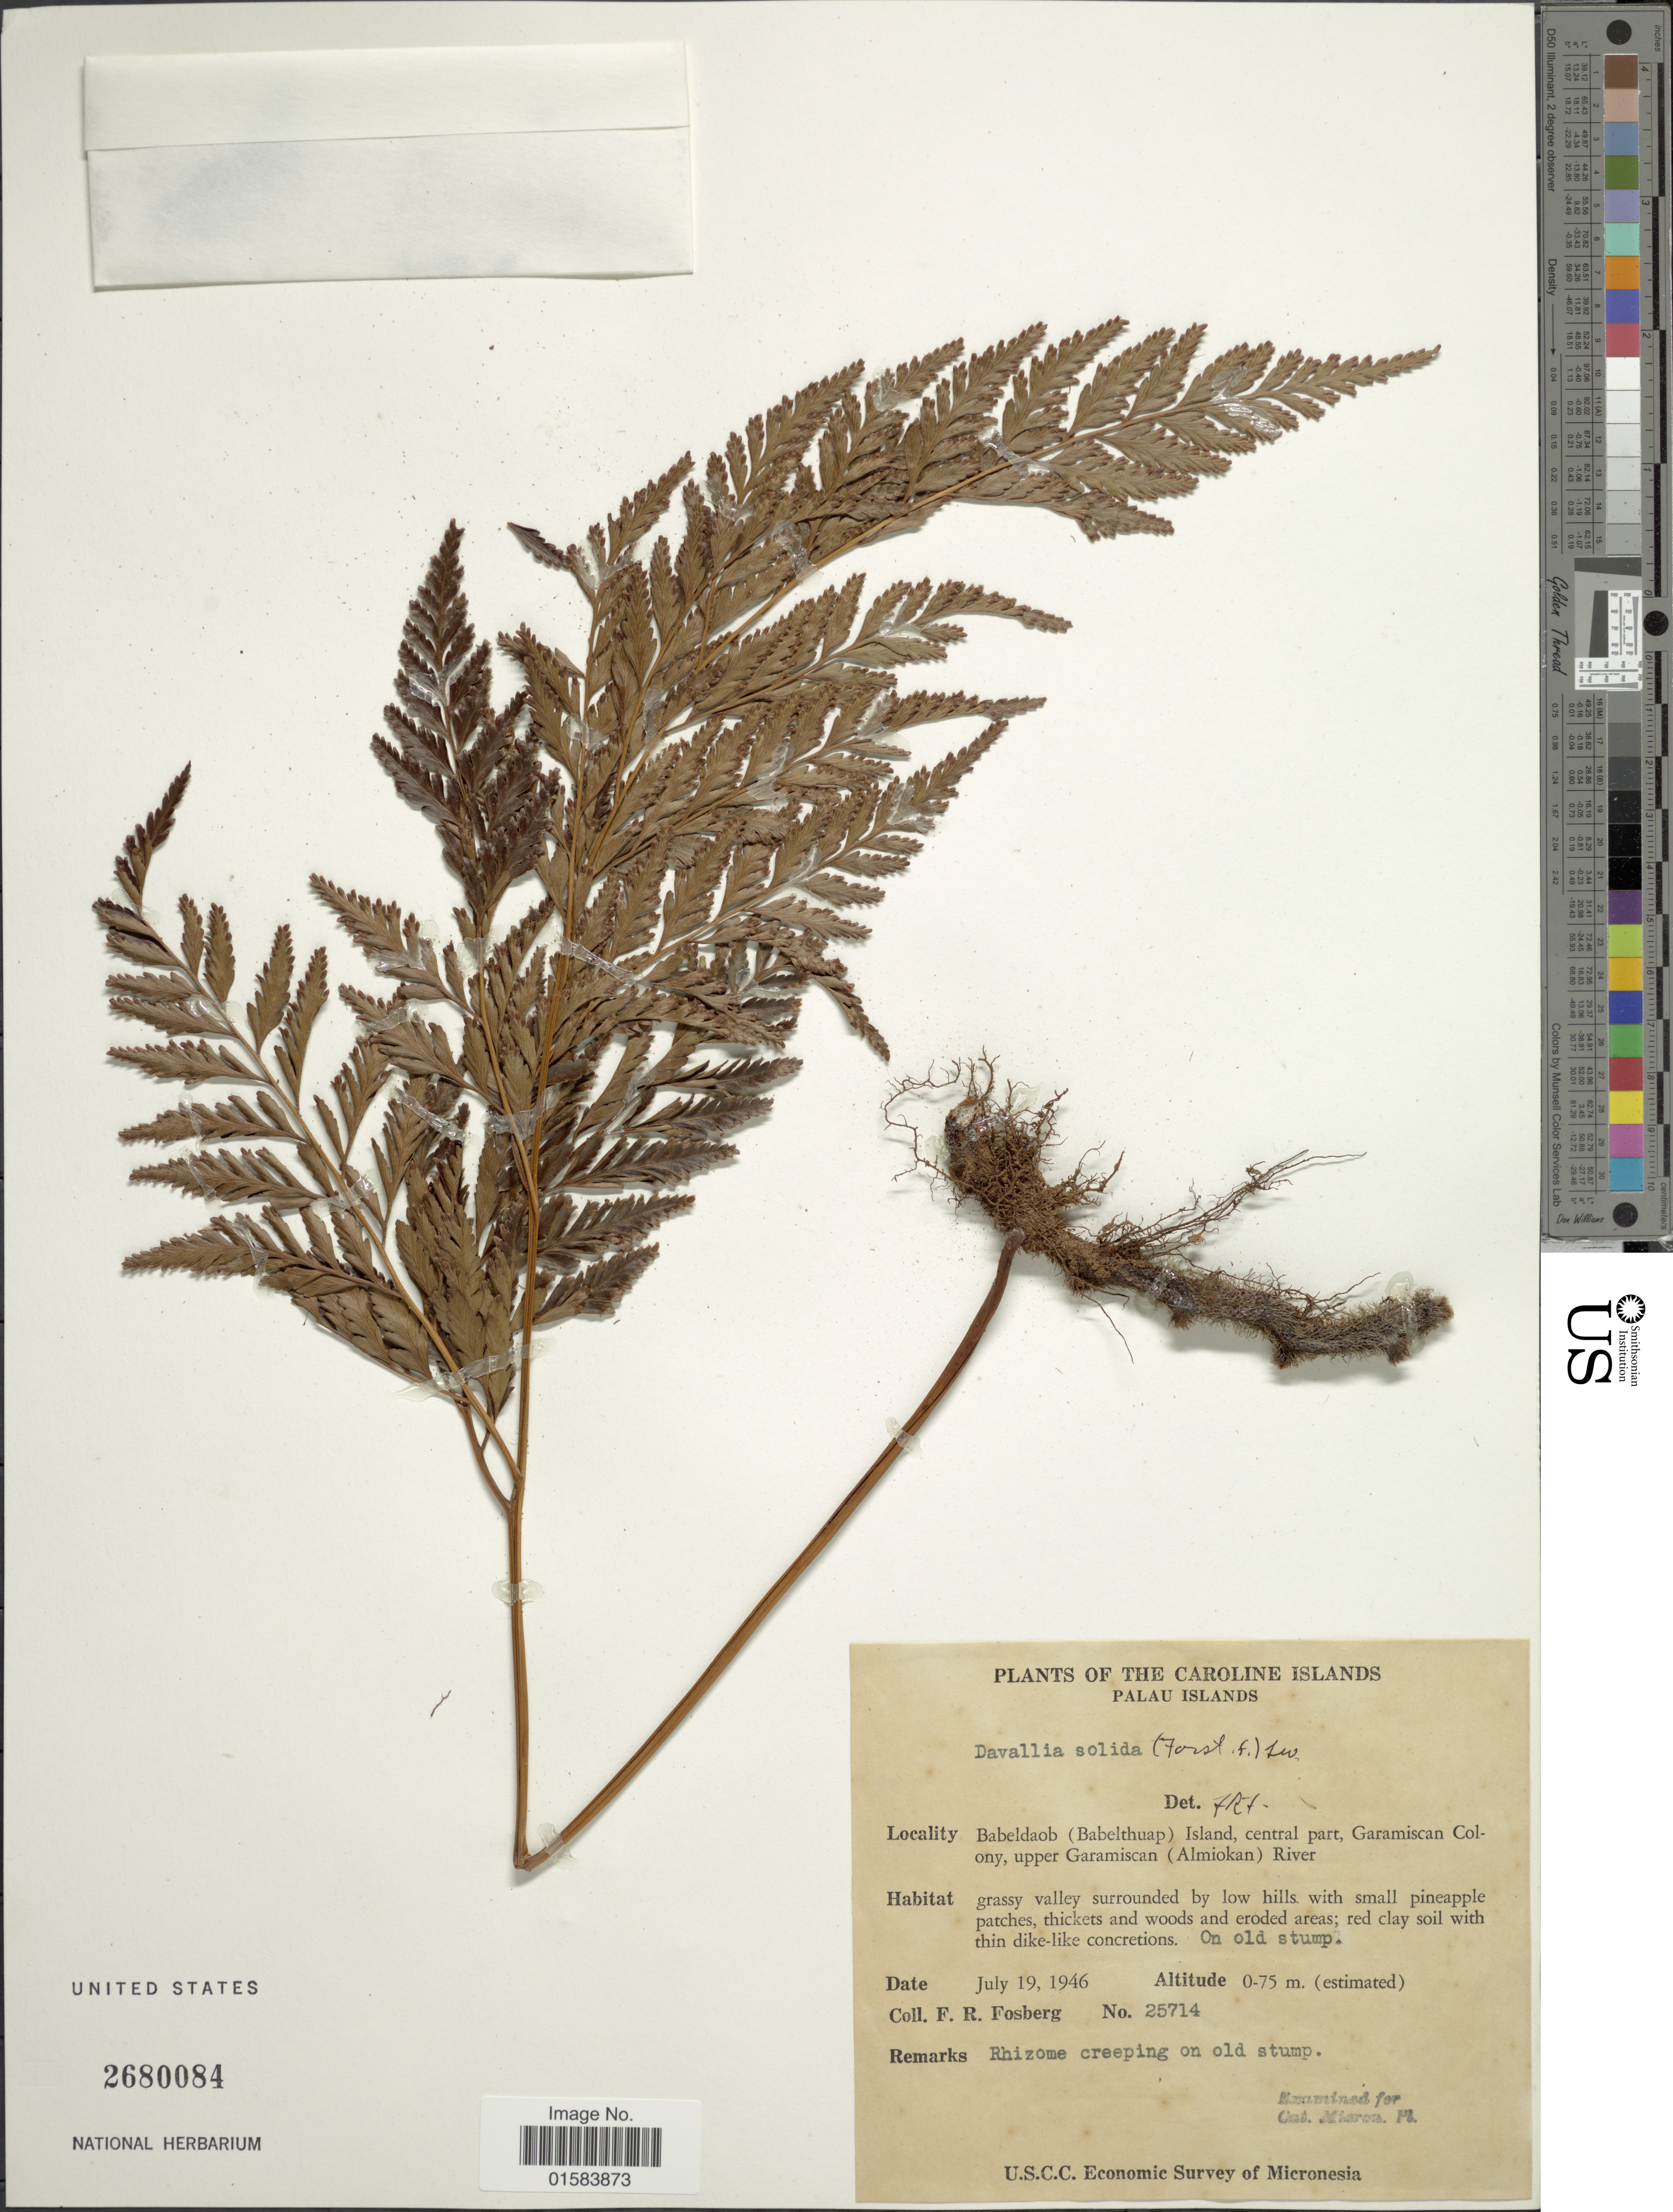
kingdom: Plantae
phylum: Tracheophyta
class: Polypodiopsida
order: Polypodiales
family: Davalliaceae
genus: Davallia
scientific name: Davallia solida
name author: (G. Forst.) Sw.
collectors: F. R. Fosberg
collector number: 25714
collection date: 1946-07-19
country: Palau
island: Babeldaob [Babelthuap]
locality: The Caroline Islands, Palau Islands, Babeldaob (Babelthuap) Island, central part, Garamiscan Colony, upper Garamiscan (Almiokan) River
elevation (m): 0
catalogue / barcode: US 2680084